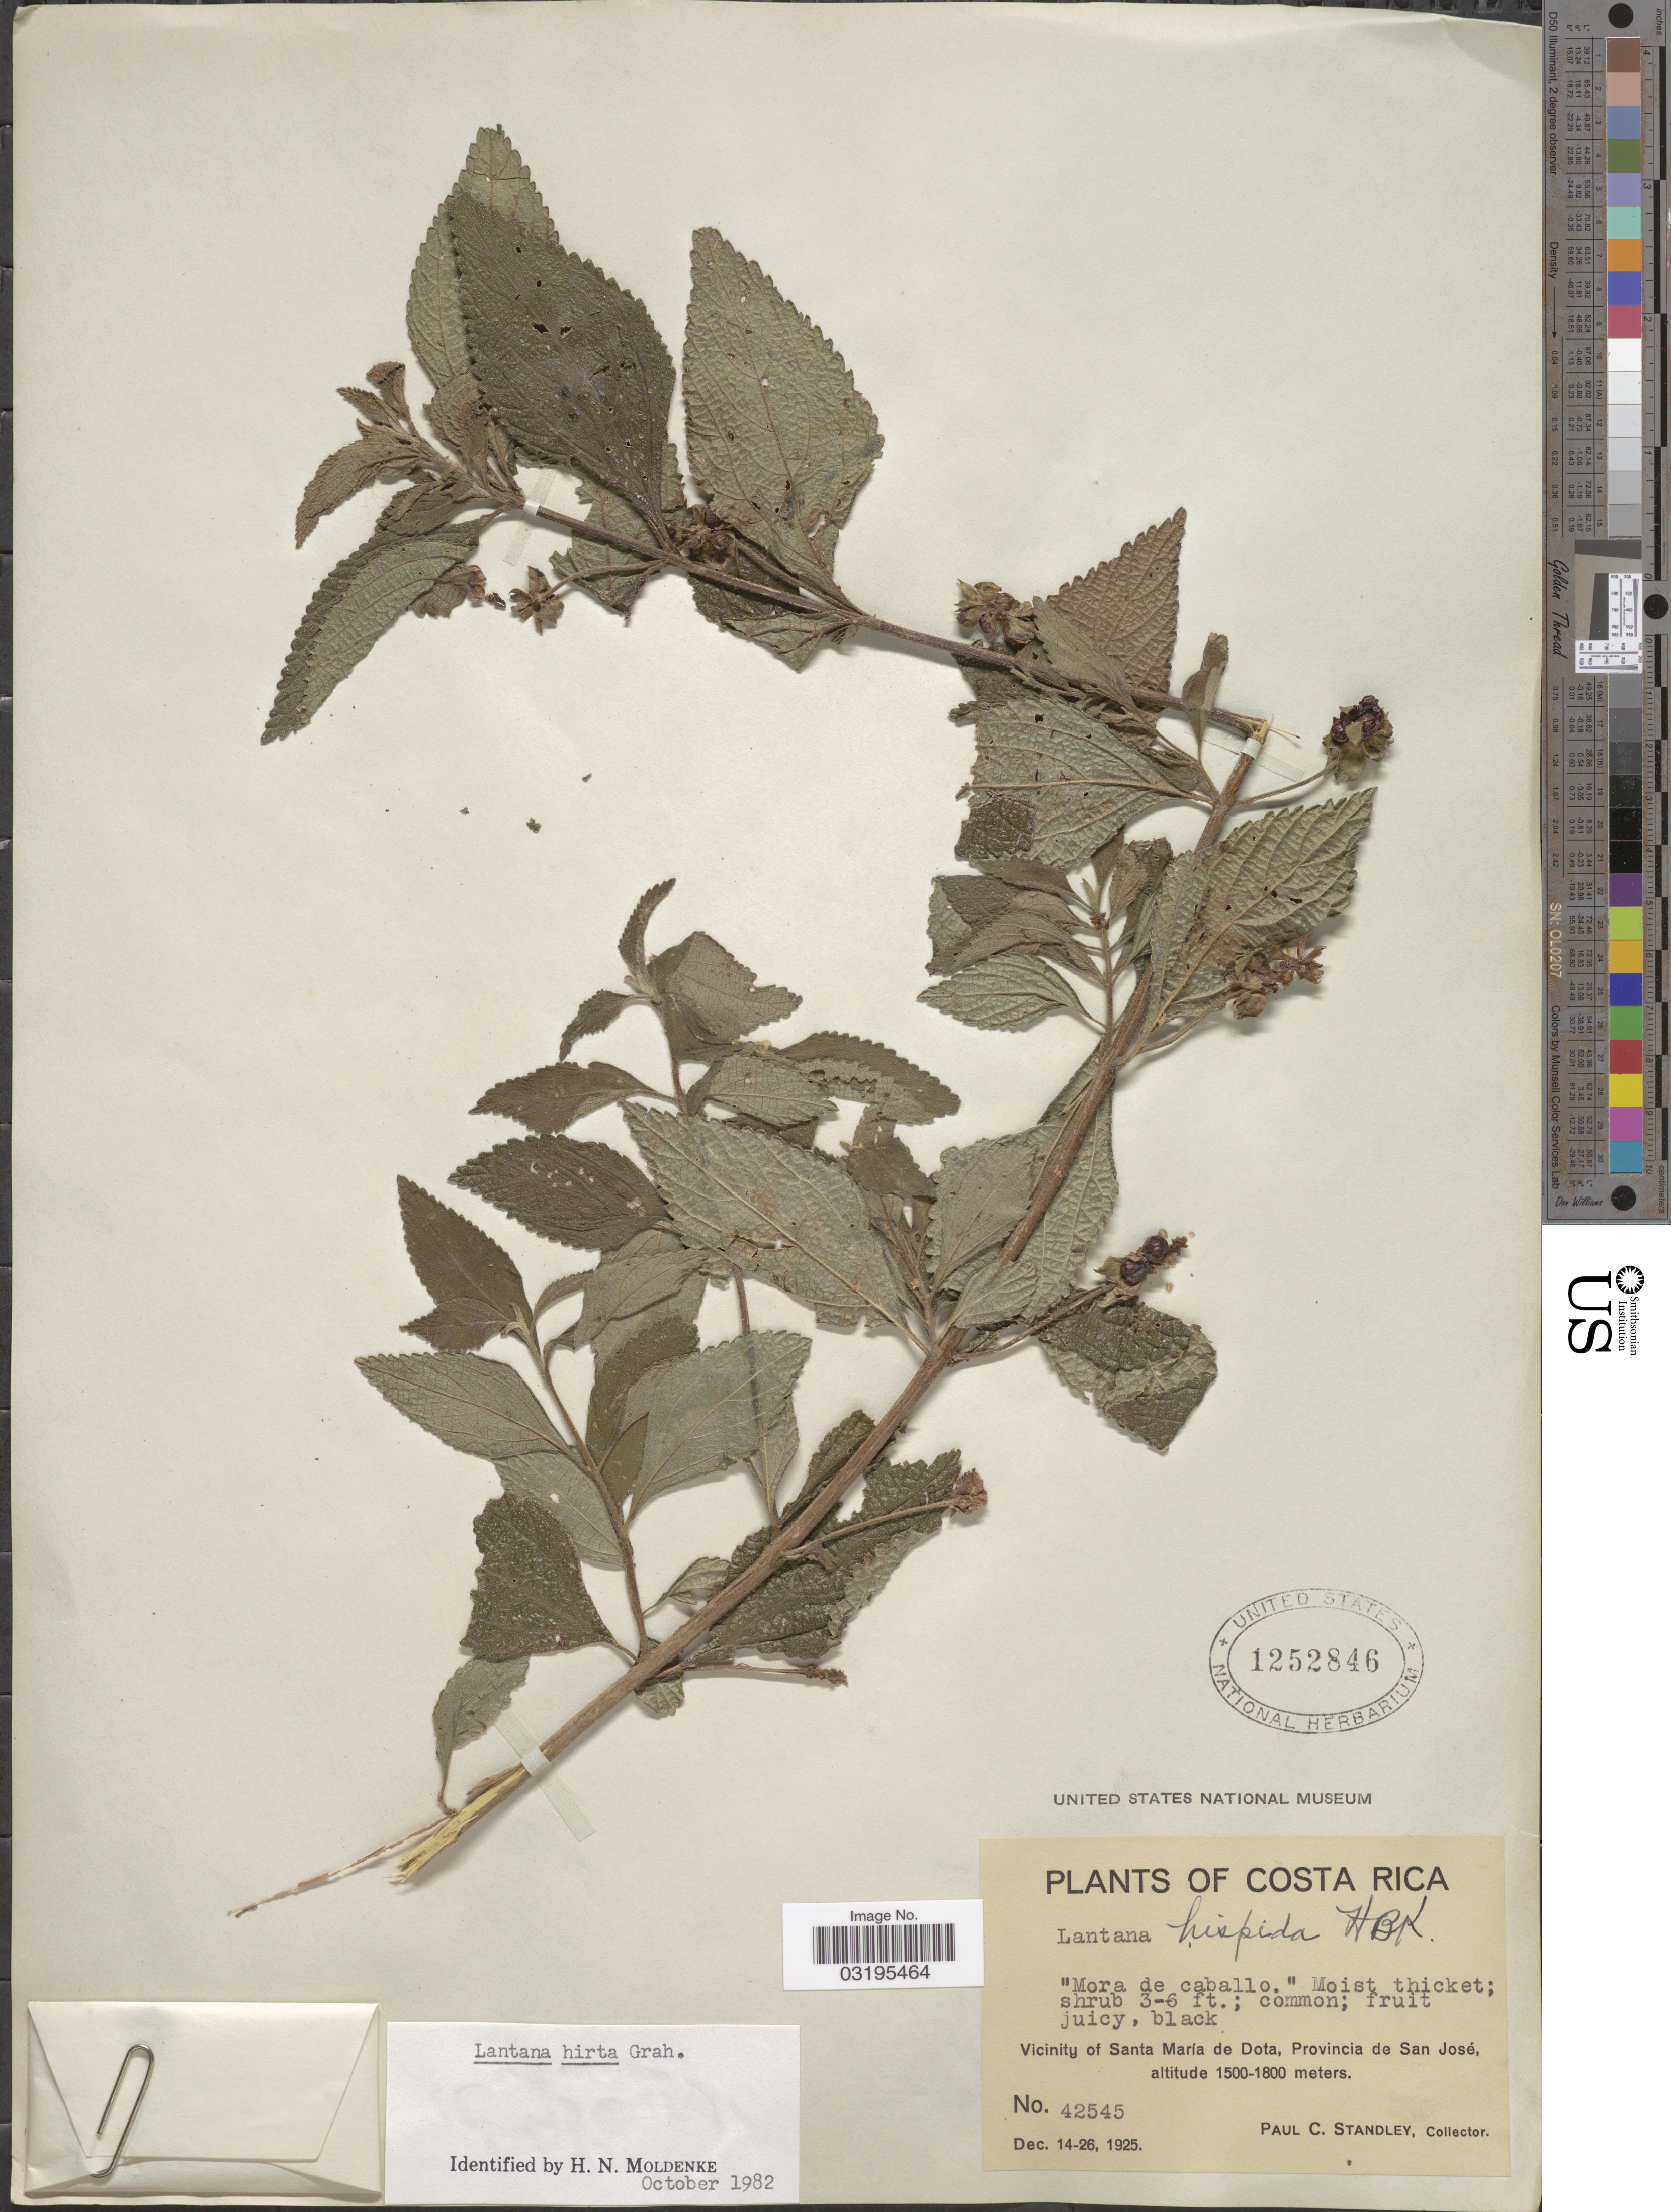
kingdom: Plantae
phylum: Tracheophyta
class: Magnoliopsida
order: Lamiales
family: Verbenaceae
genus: Lantana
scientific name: Lantana hirta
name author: Graham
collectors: P. C. Standley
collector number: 42545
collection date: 1925-12-14/1925-12-26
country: Costa Rica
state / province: San José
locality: Vicinity of Santa María de Dota.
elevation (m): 1500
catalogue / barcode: US 1252846